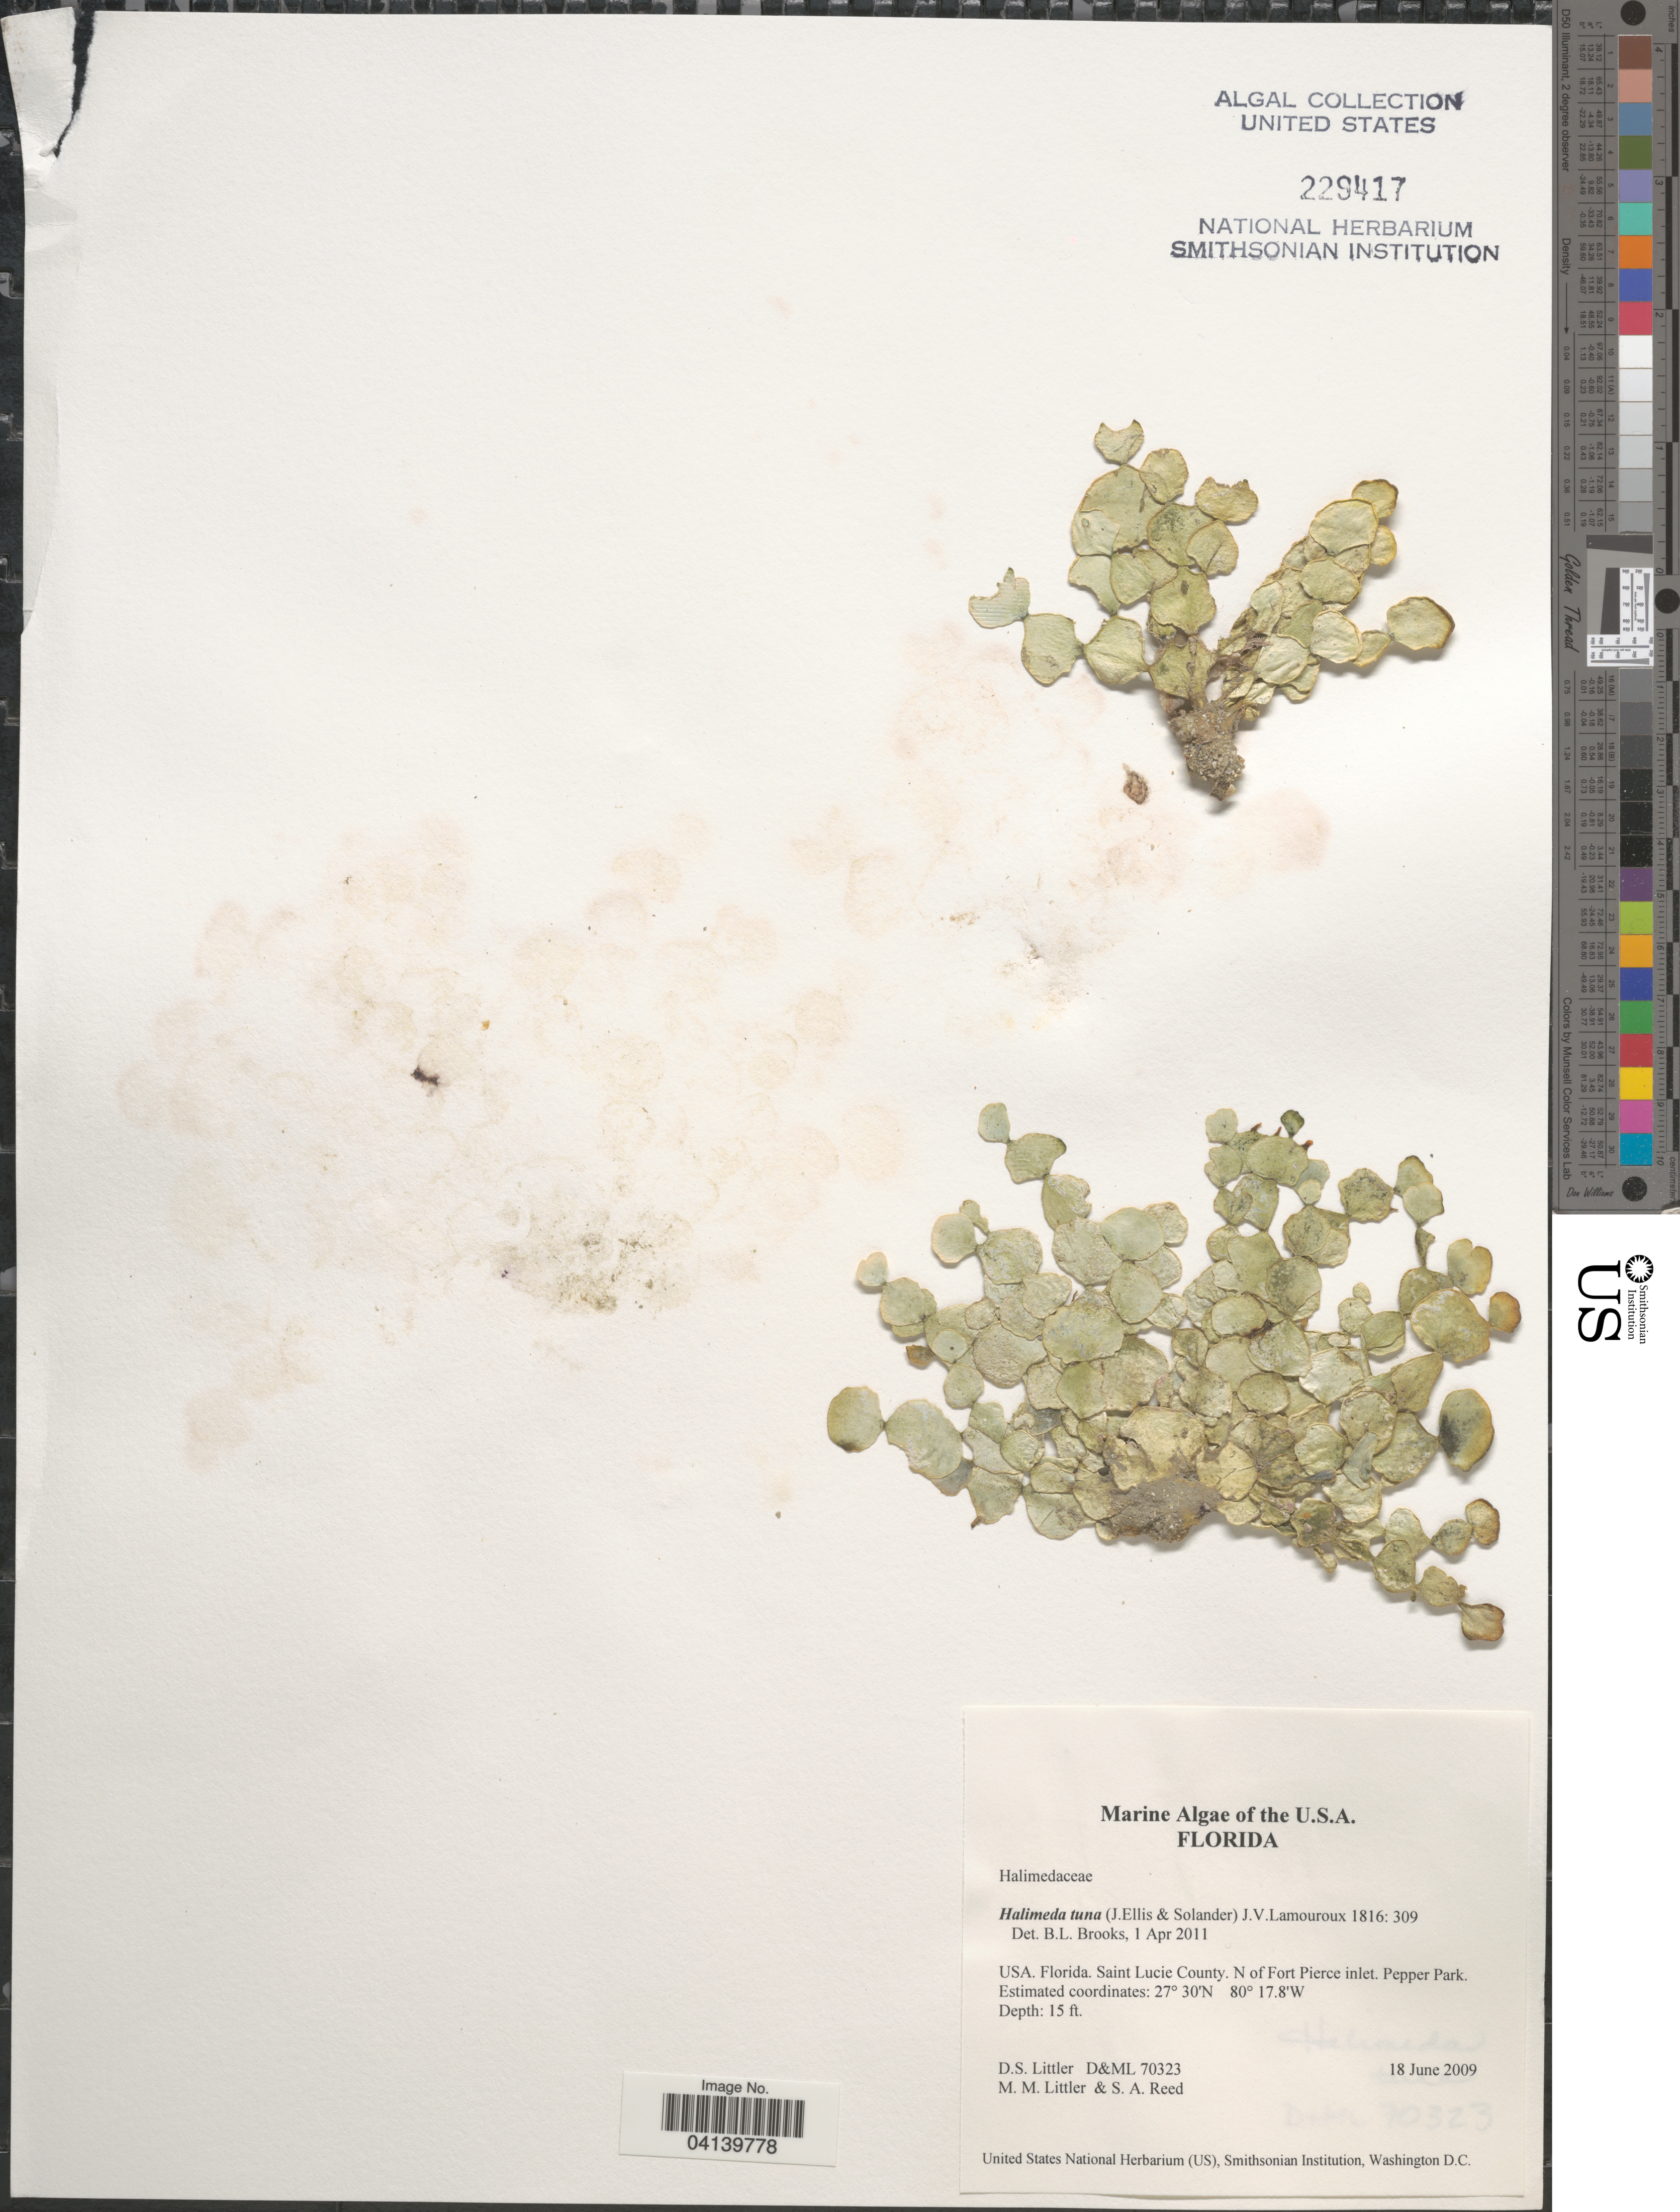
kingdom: Plantae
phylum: Chlorophyta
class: Ulvophyceae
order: Bryopsidales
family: Halimedaceae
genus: Halimeda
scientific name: Halimeda tuna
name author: (J. Ellis & Sol.) J.V.Lamouroux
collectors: D. S. Littler & S. Reed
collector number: D&ML 70323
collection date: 2009-06-18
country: United States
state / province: Florida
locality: Saint Lucie County. N of Fort Pierce inlet. Pepper Park.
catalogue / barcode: US 229417